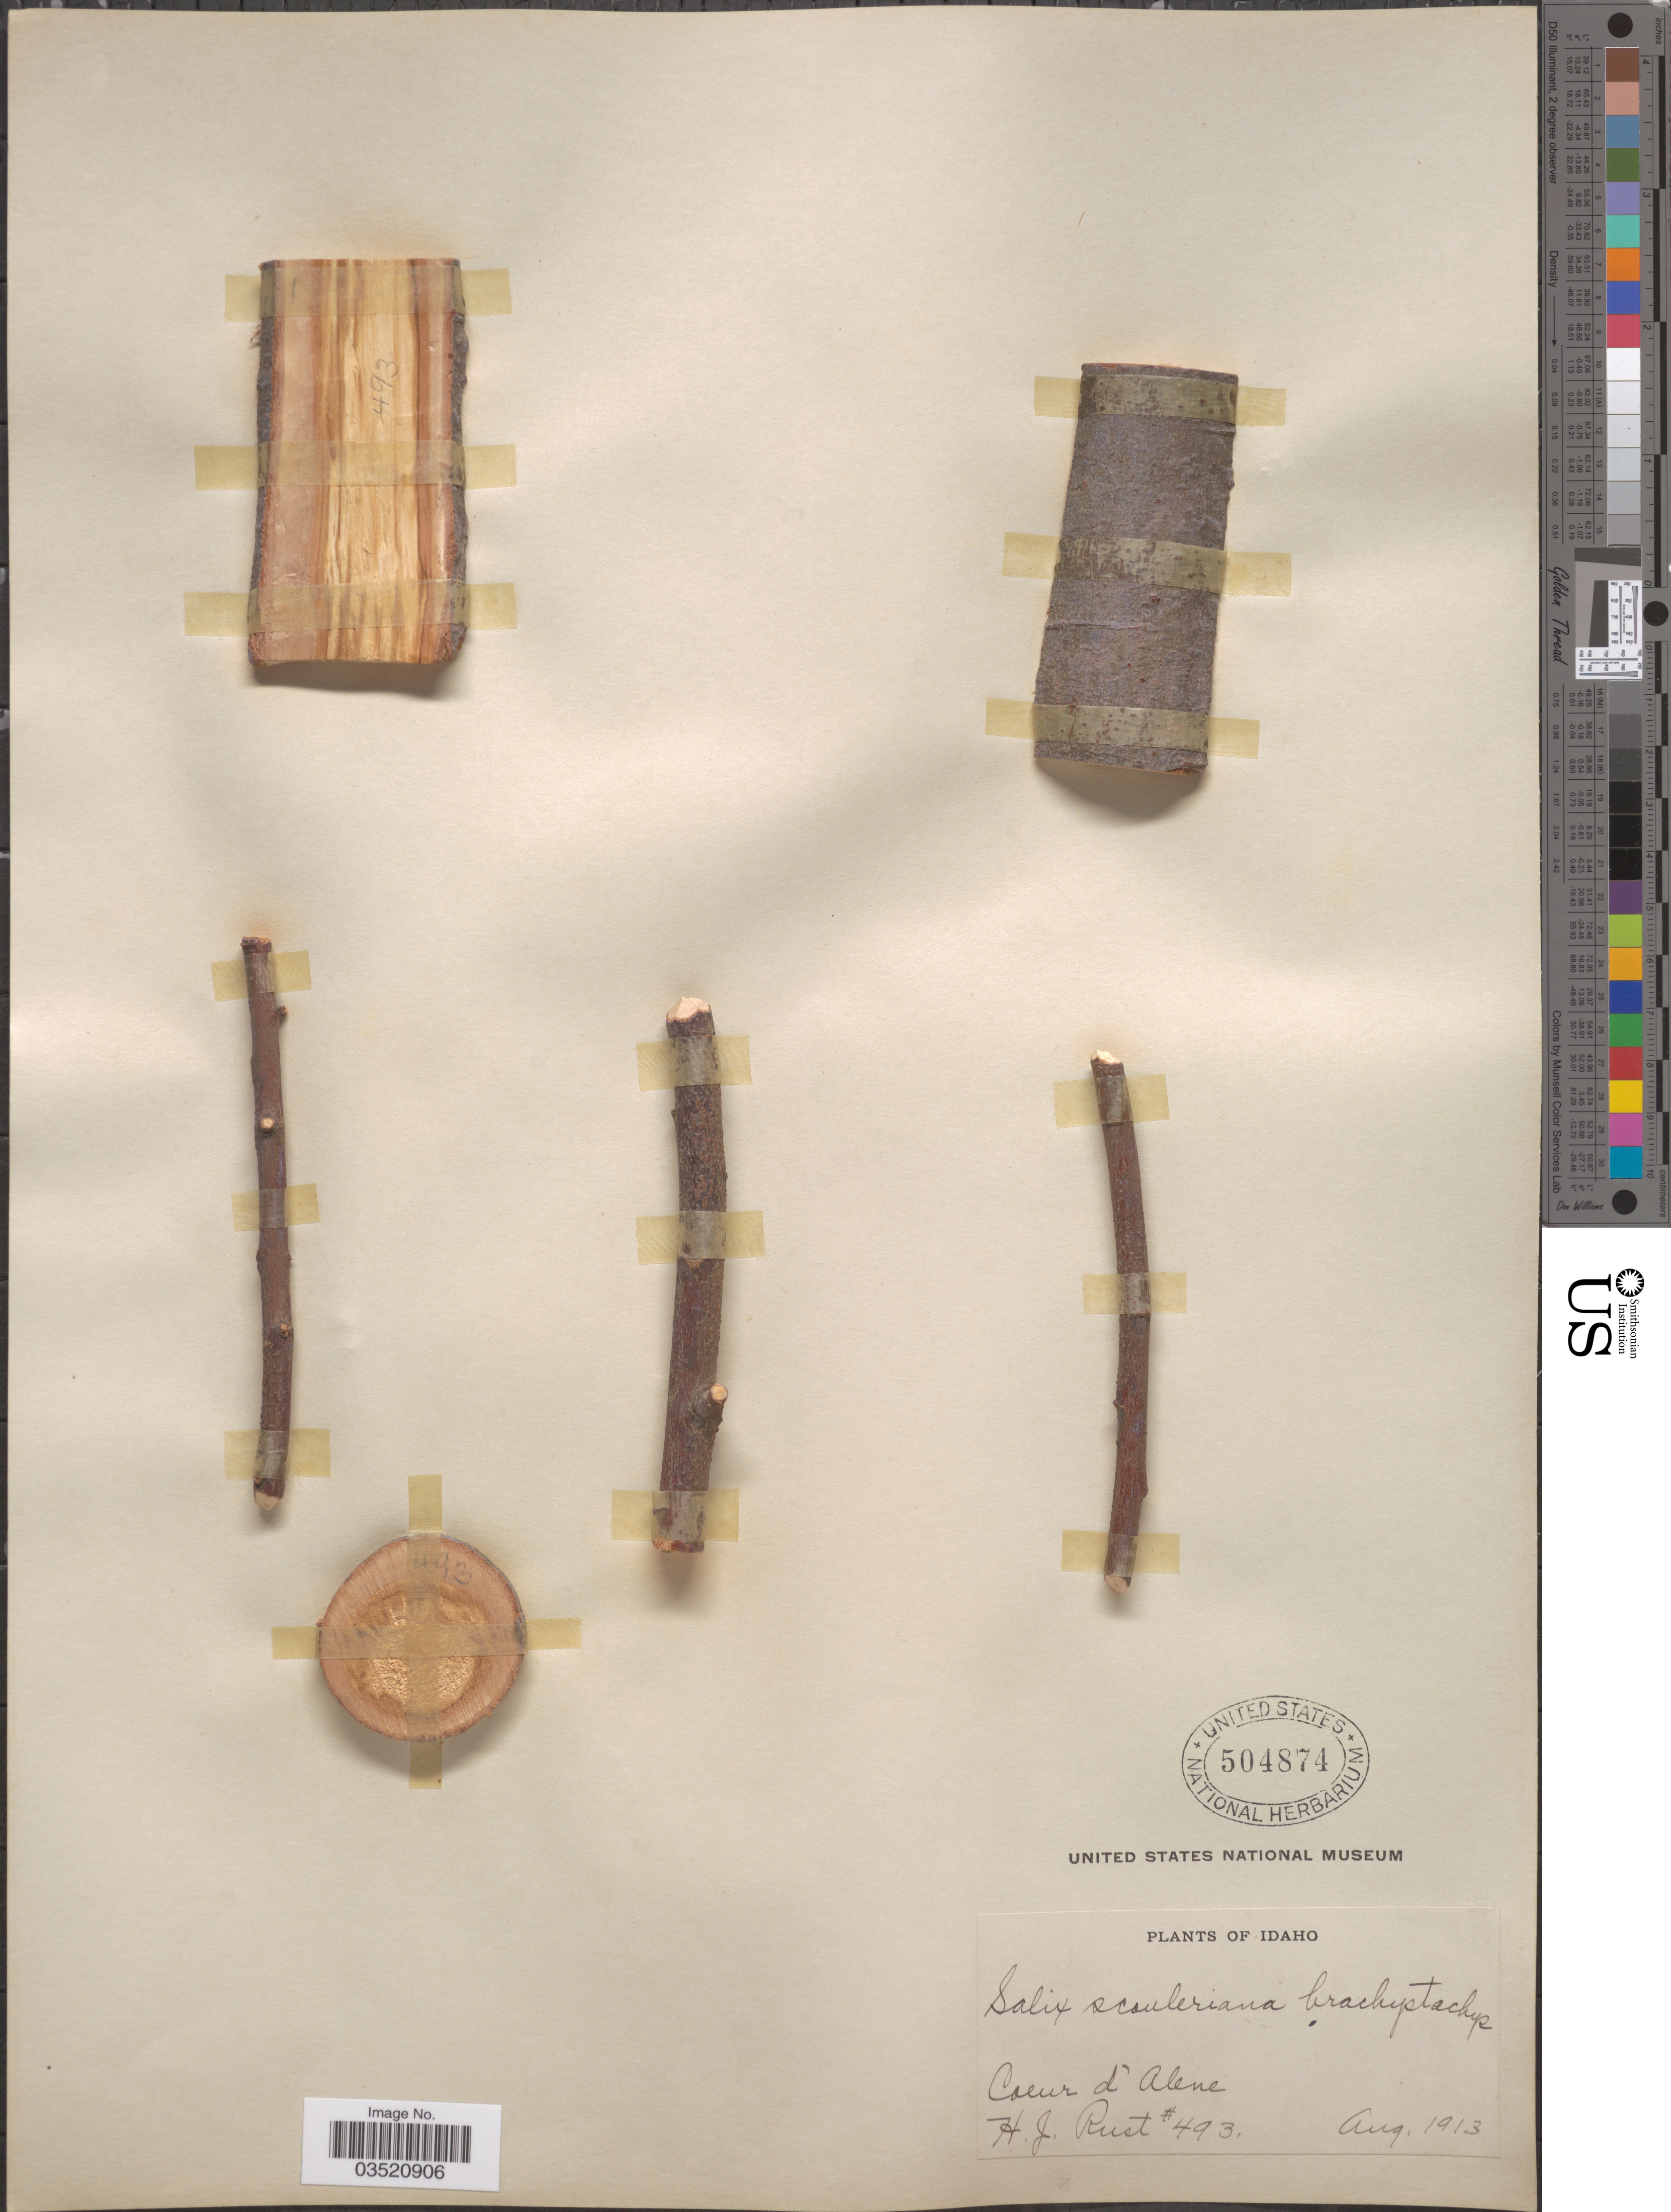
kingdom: Plantae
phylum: Tracheophyta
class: Magnoliopsida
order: Malpighiales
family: Salicaceae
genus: Salix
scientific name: Salix scouleriana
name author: Barratt ex Hook.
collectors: H. J. Rust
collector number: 493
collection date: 1913-08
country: United States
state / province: Idaho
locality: Coeur d'Alene.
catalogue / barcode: US 504874